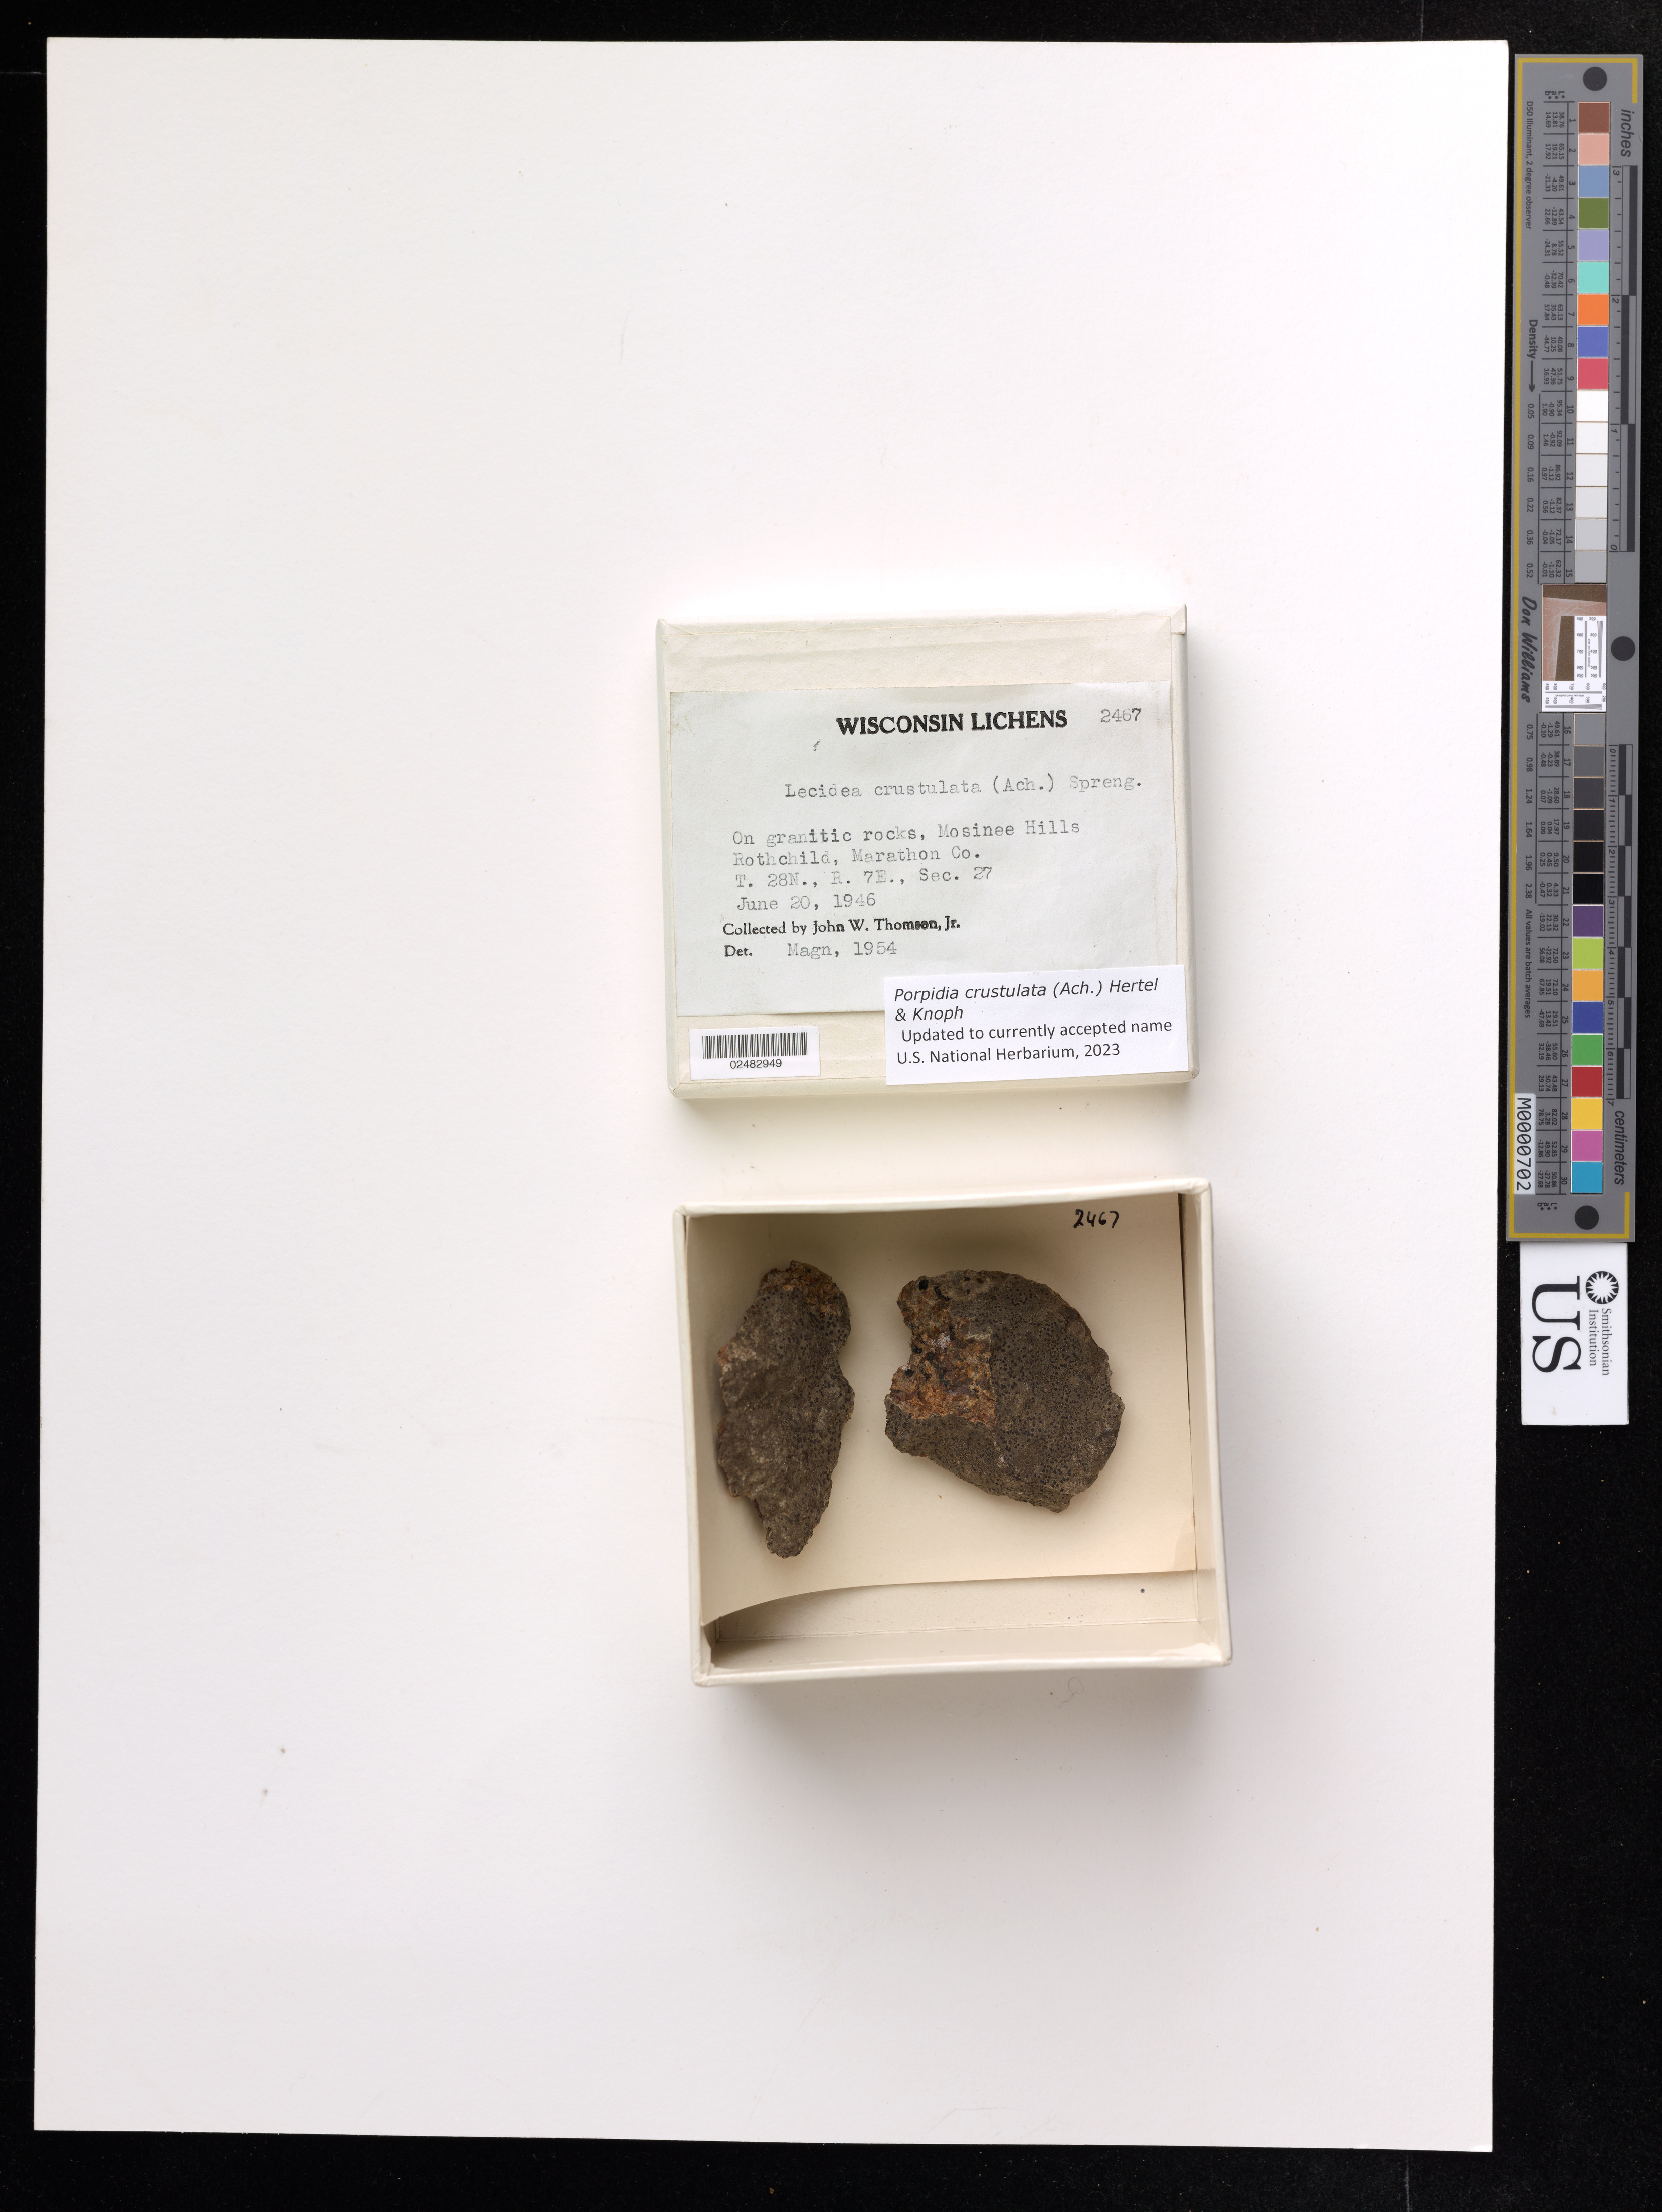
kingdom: Fungi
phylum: Ascomycota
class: Lecanoromycetes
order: Lecideales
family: Lecideaceae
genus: Porpidia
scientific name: Porpidia crustulata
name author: (Ach.) Hertel & Knoph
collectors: J. W. Thomson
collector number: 2467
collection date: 1946-06-20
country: United States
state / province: Wisconsin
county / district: Marathon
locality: Mosinee Hills, Rothchild. T. 28 N, R. 7 E, Sec.27